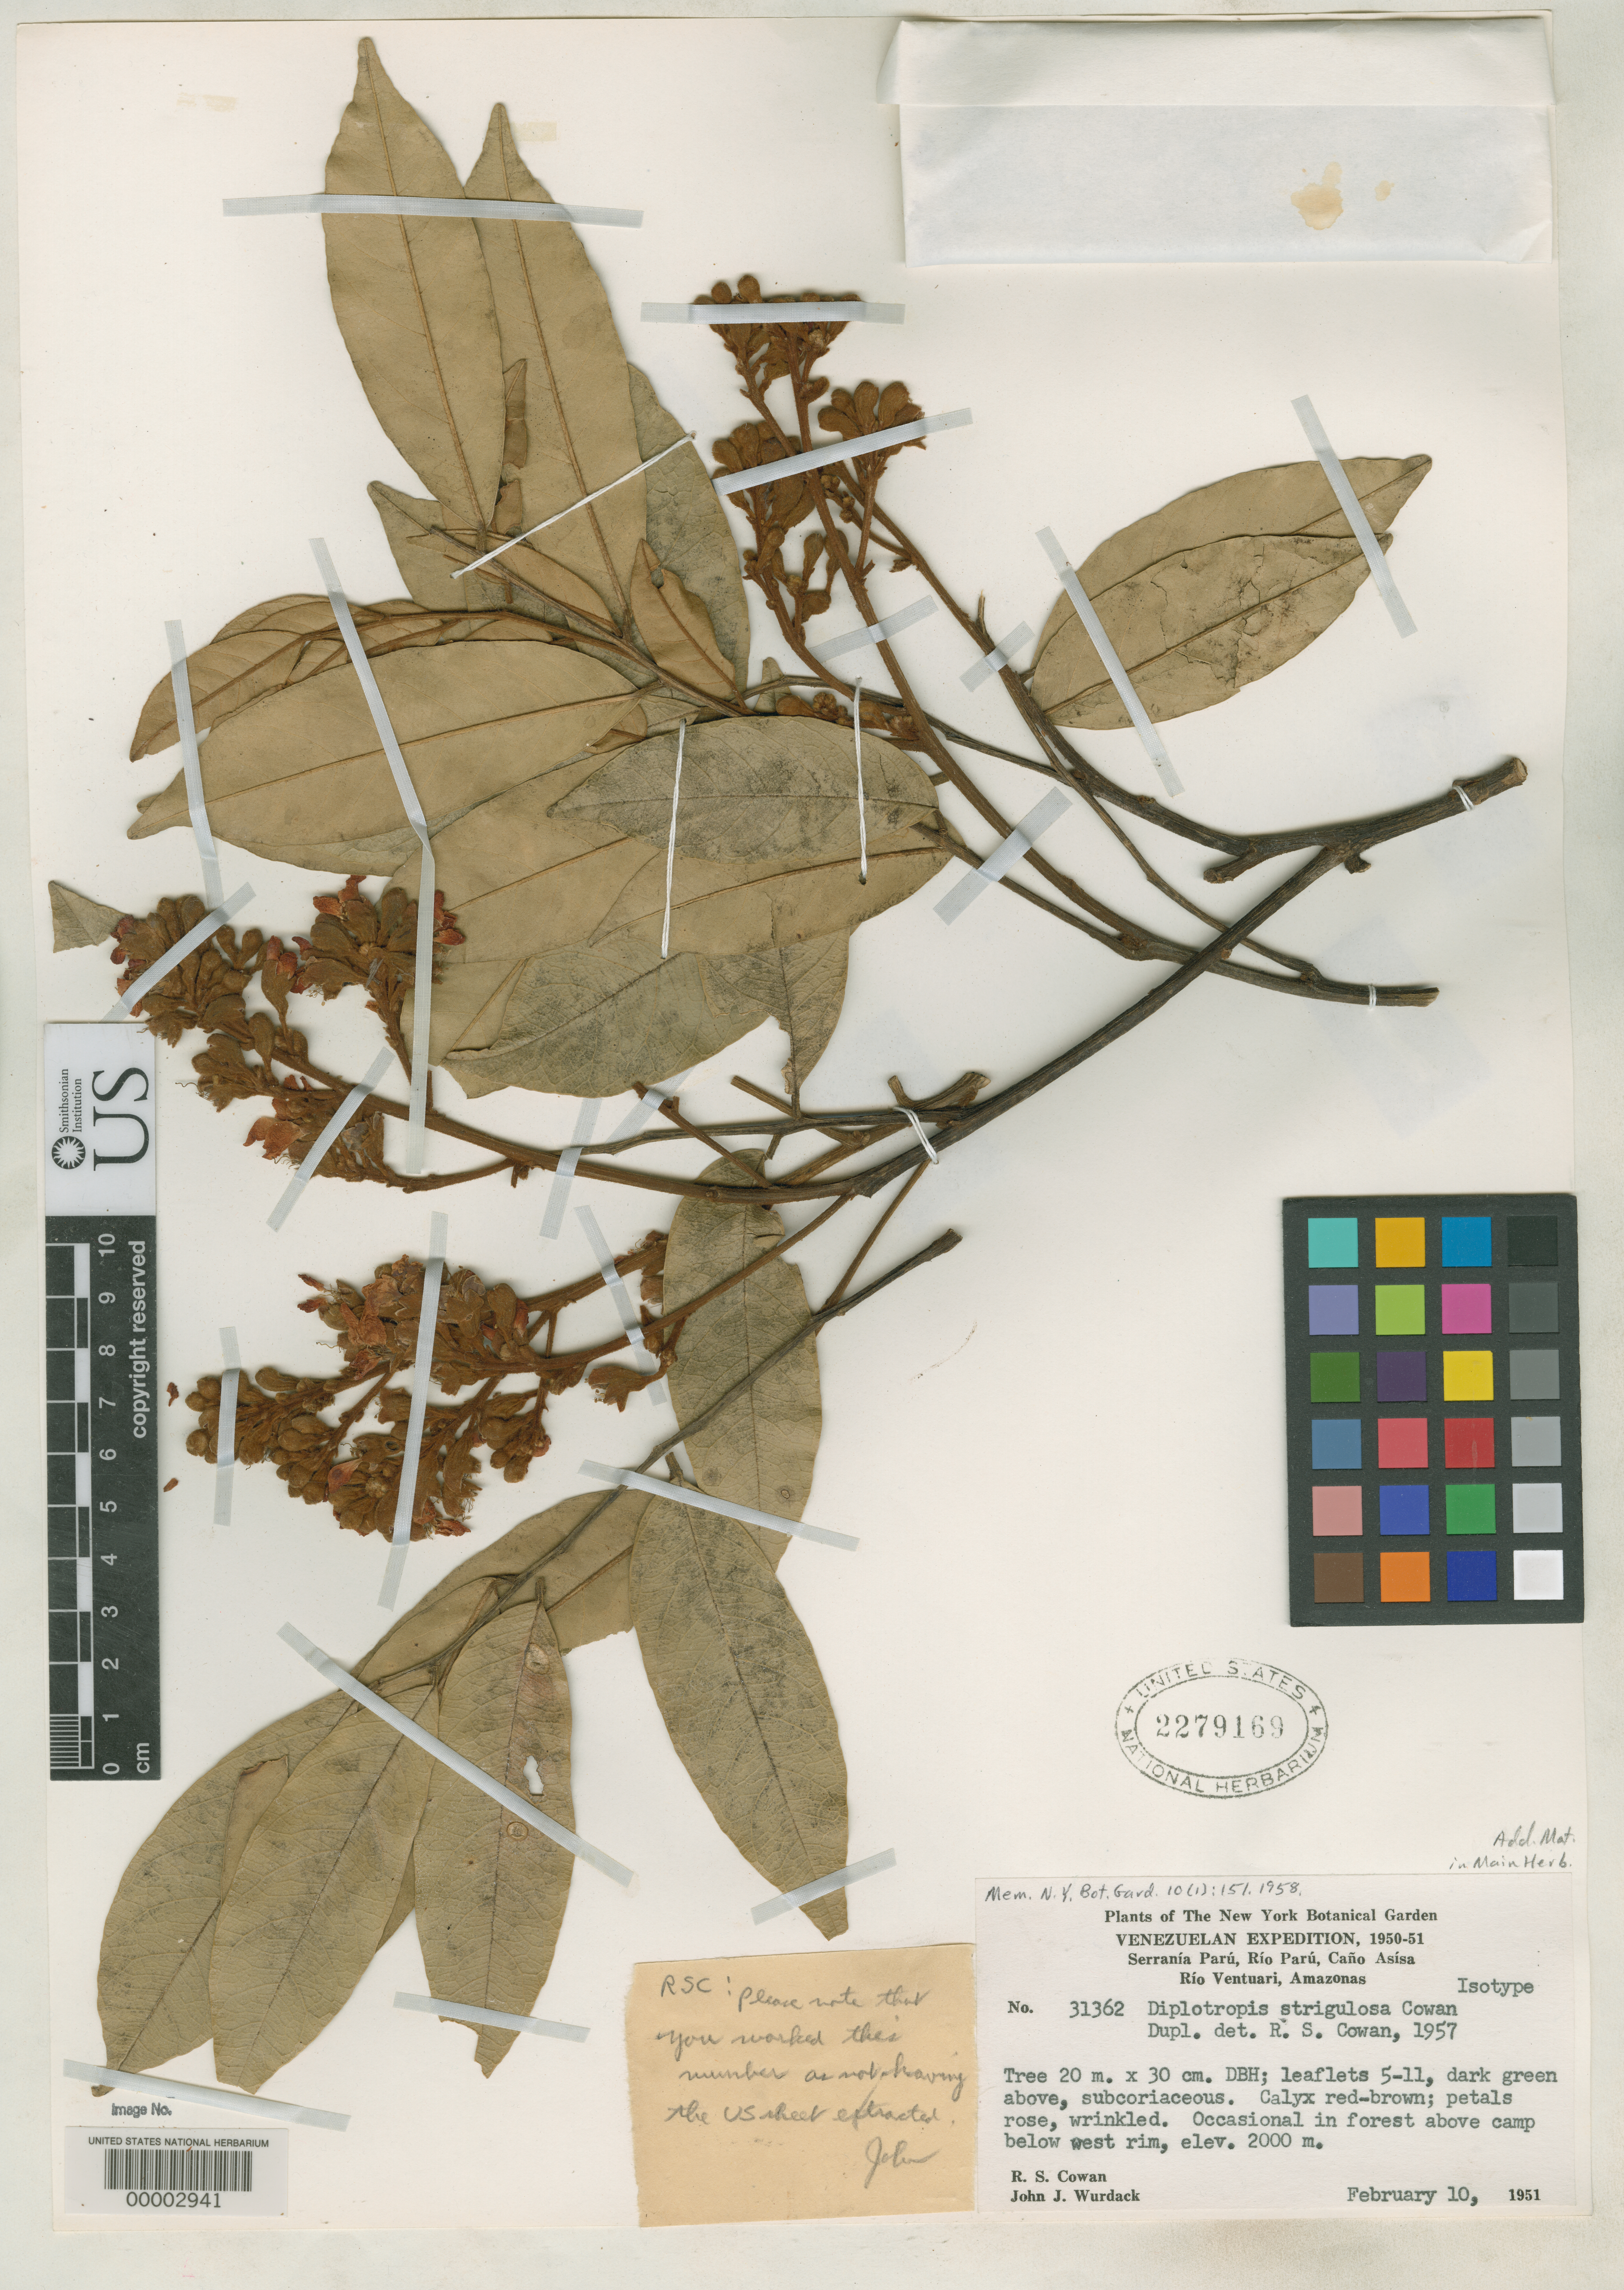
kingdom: Plantae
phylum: Tracheophyta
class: Magnoliopsida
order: Fabales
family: Fabaceae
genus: Diplotropis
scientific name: Diplotropis strigulosa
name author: R.S. Cowan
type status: Isotype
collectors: R. S. Cowan & J. J. Wurdack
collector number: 31362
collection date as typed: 10 Feb 1951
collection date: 1951-02-10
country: Venezuela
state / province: Amazonas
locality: Serrania Paru, Rio Paru, Cano Asisa, Rio Ventuari.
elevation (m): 2000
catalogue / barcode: US 2279169